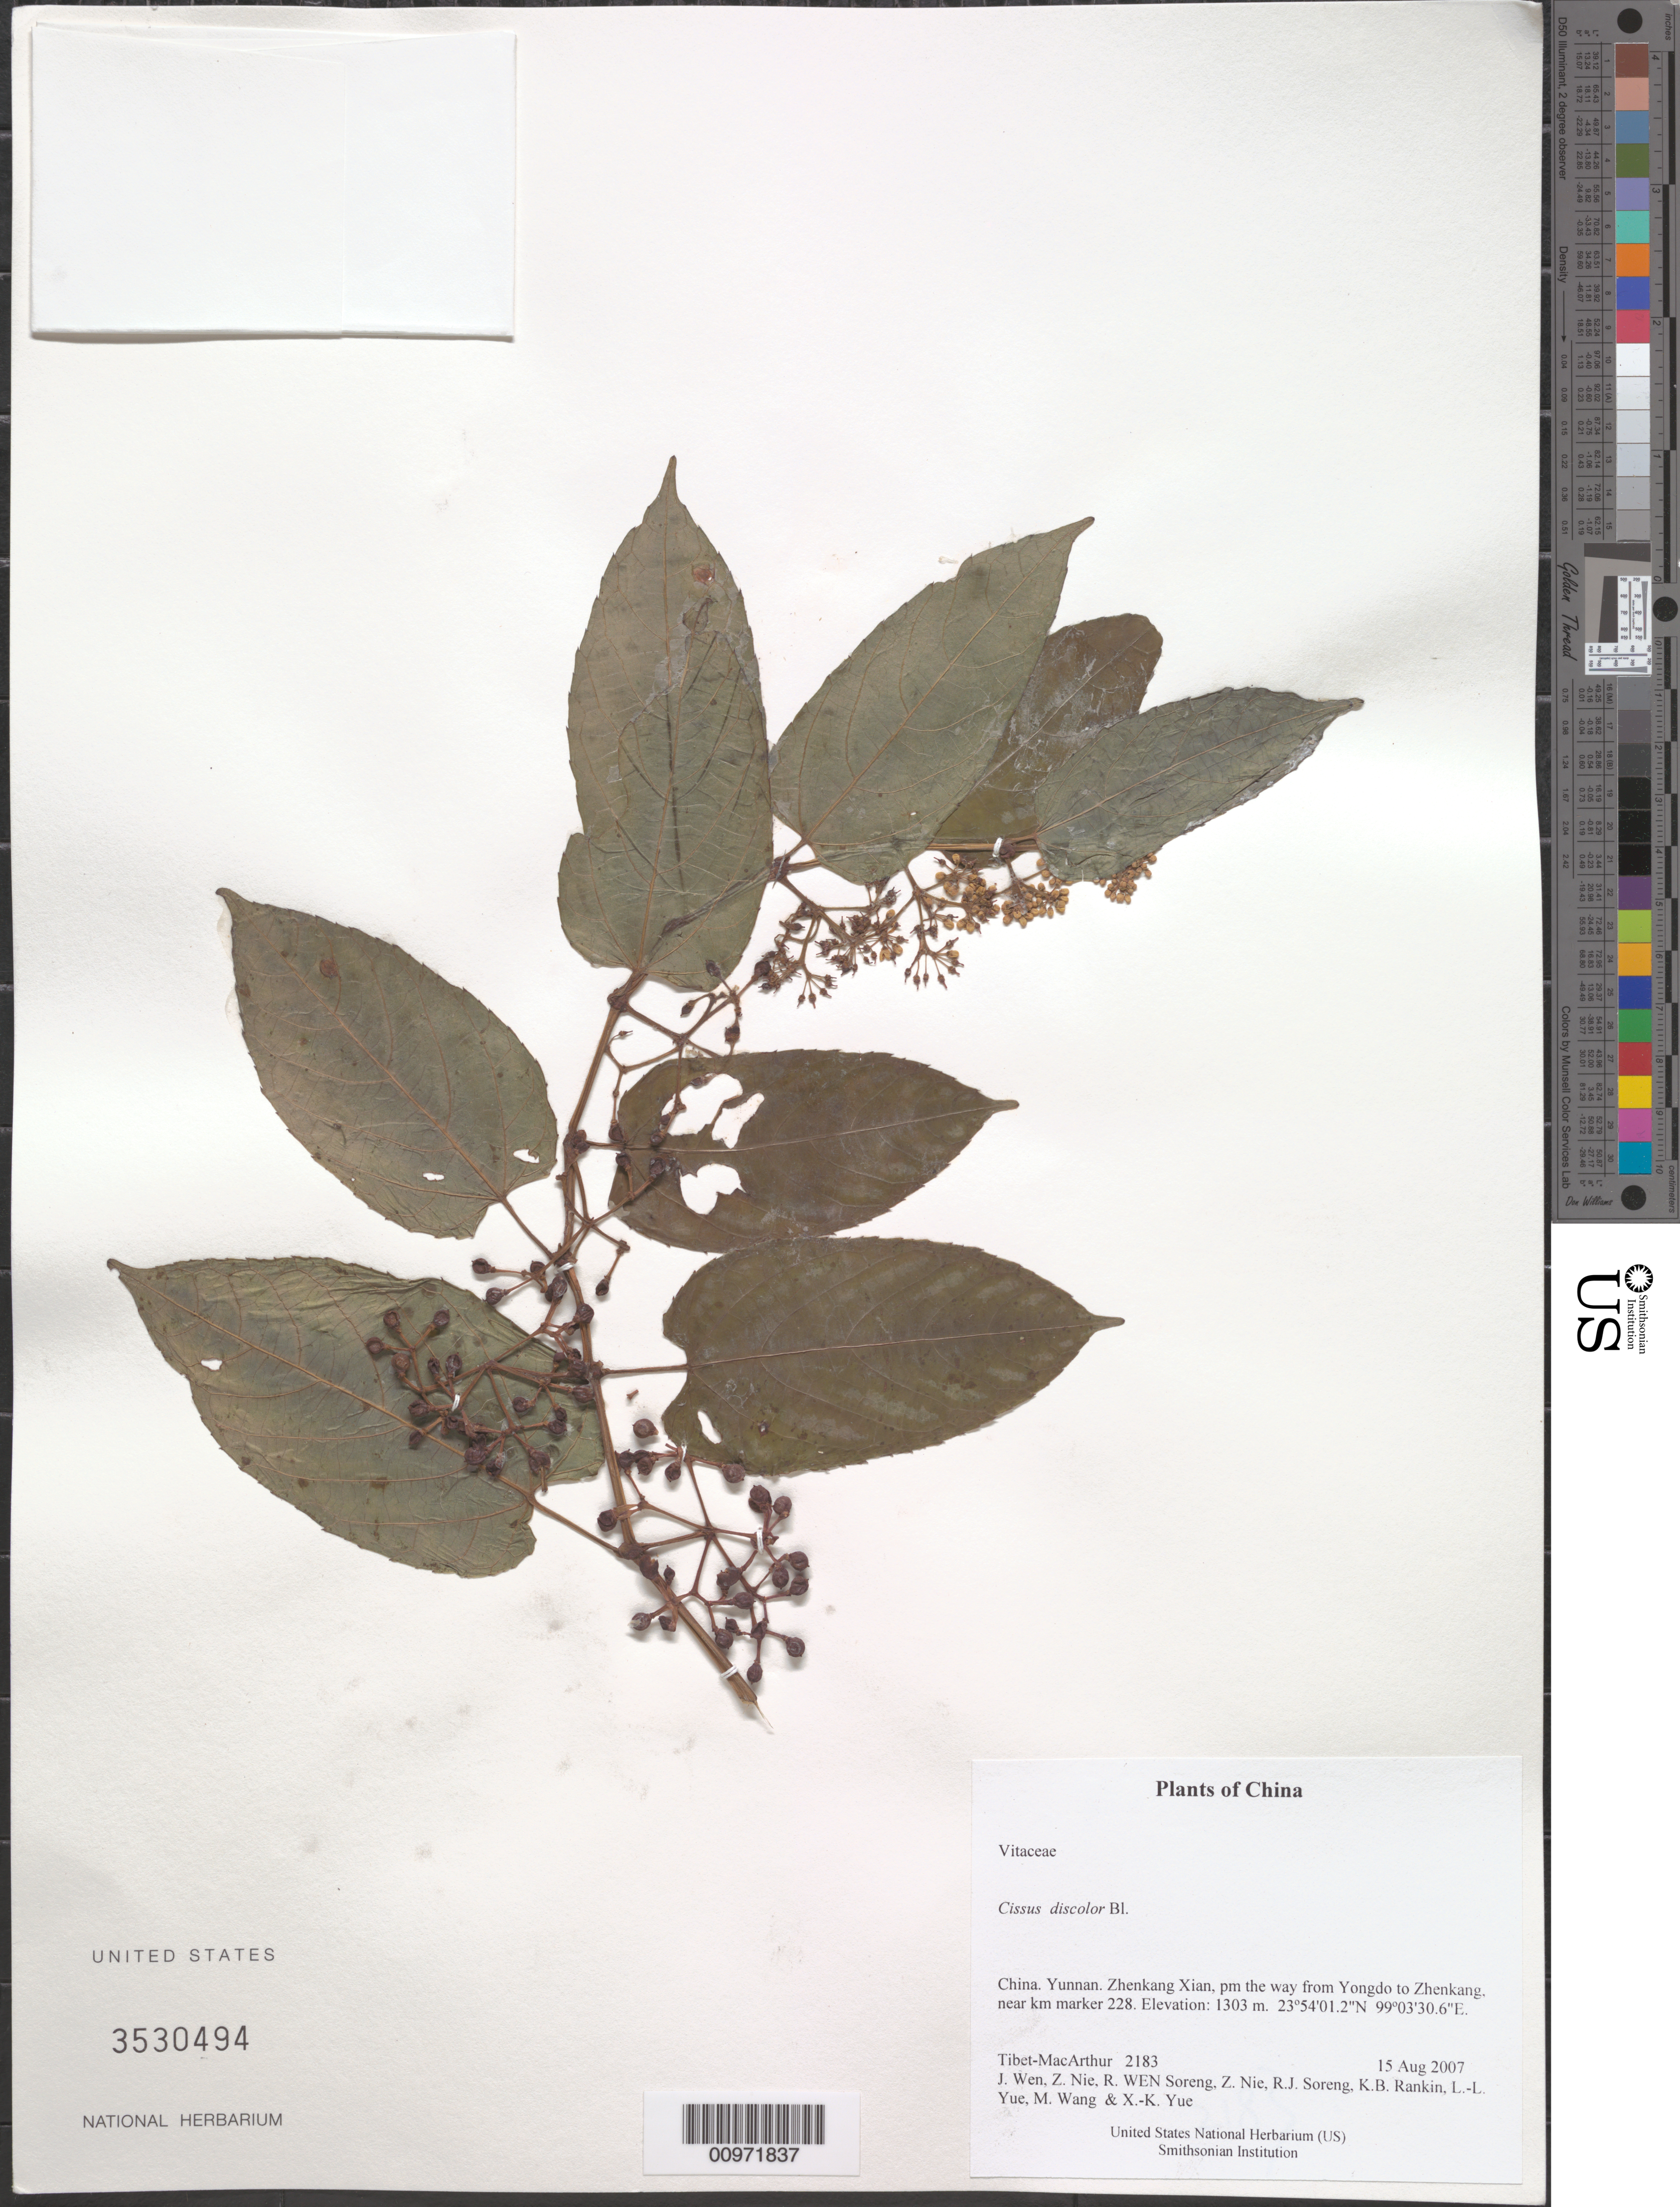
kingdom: Plantae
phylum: Tracheophyta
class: Magnoliopsida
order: Vitales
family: Vitaceae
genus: Cissus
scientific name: Cissus discolor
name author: Blume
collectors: Tibet-MacArthur, J. Wen, Z. Nie, R. J. Soreng, K. Rankin, L. Yue, M. Wang & X. Yue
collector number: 2183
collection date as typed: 15 Aug 2007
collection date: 2007-08-15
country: China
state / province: Yunnan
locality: Zhenkang Xian, pm the way from Yongdo to Zhenkang, near km marker 228.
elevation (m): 1303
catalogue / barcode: US 3530494